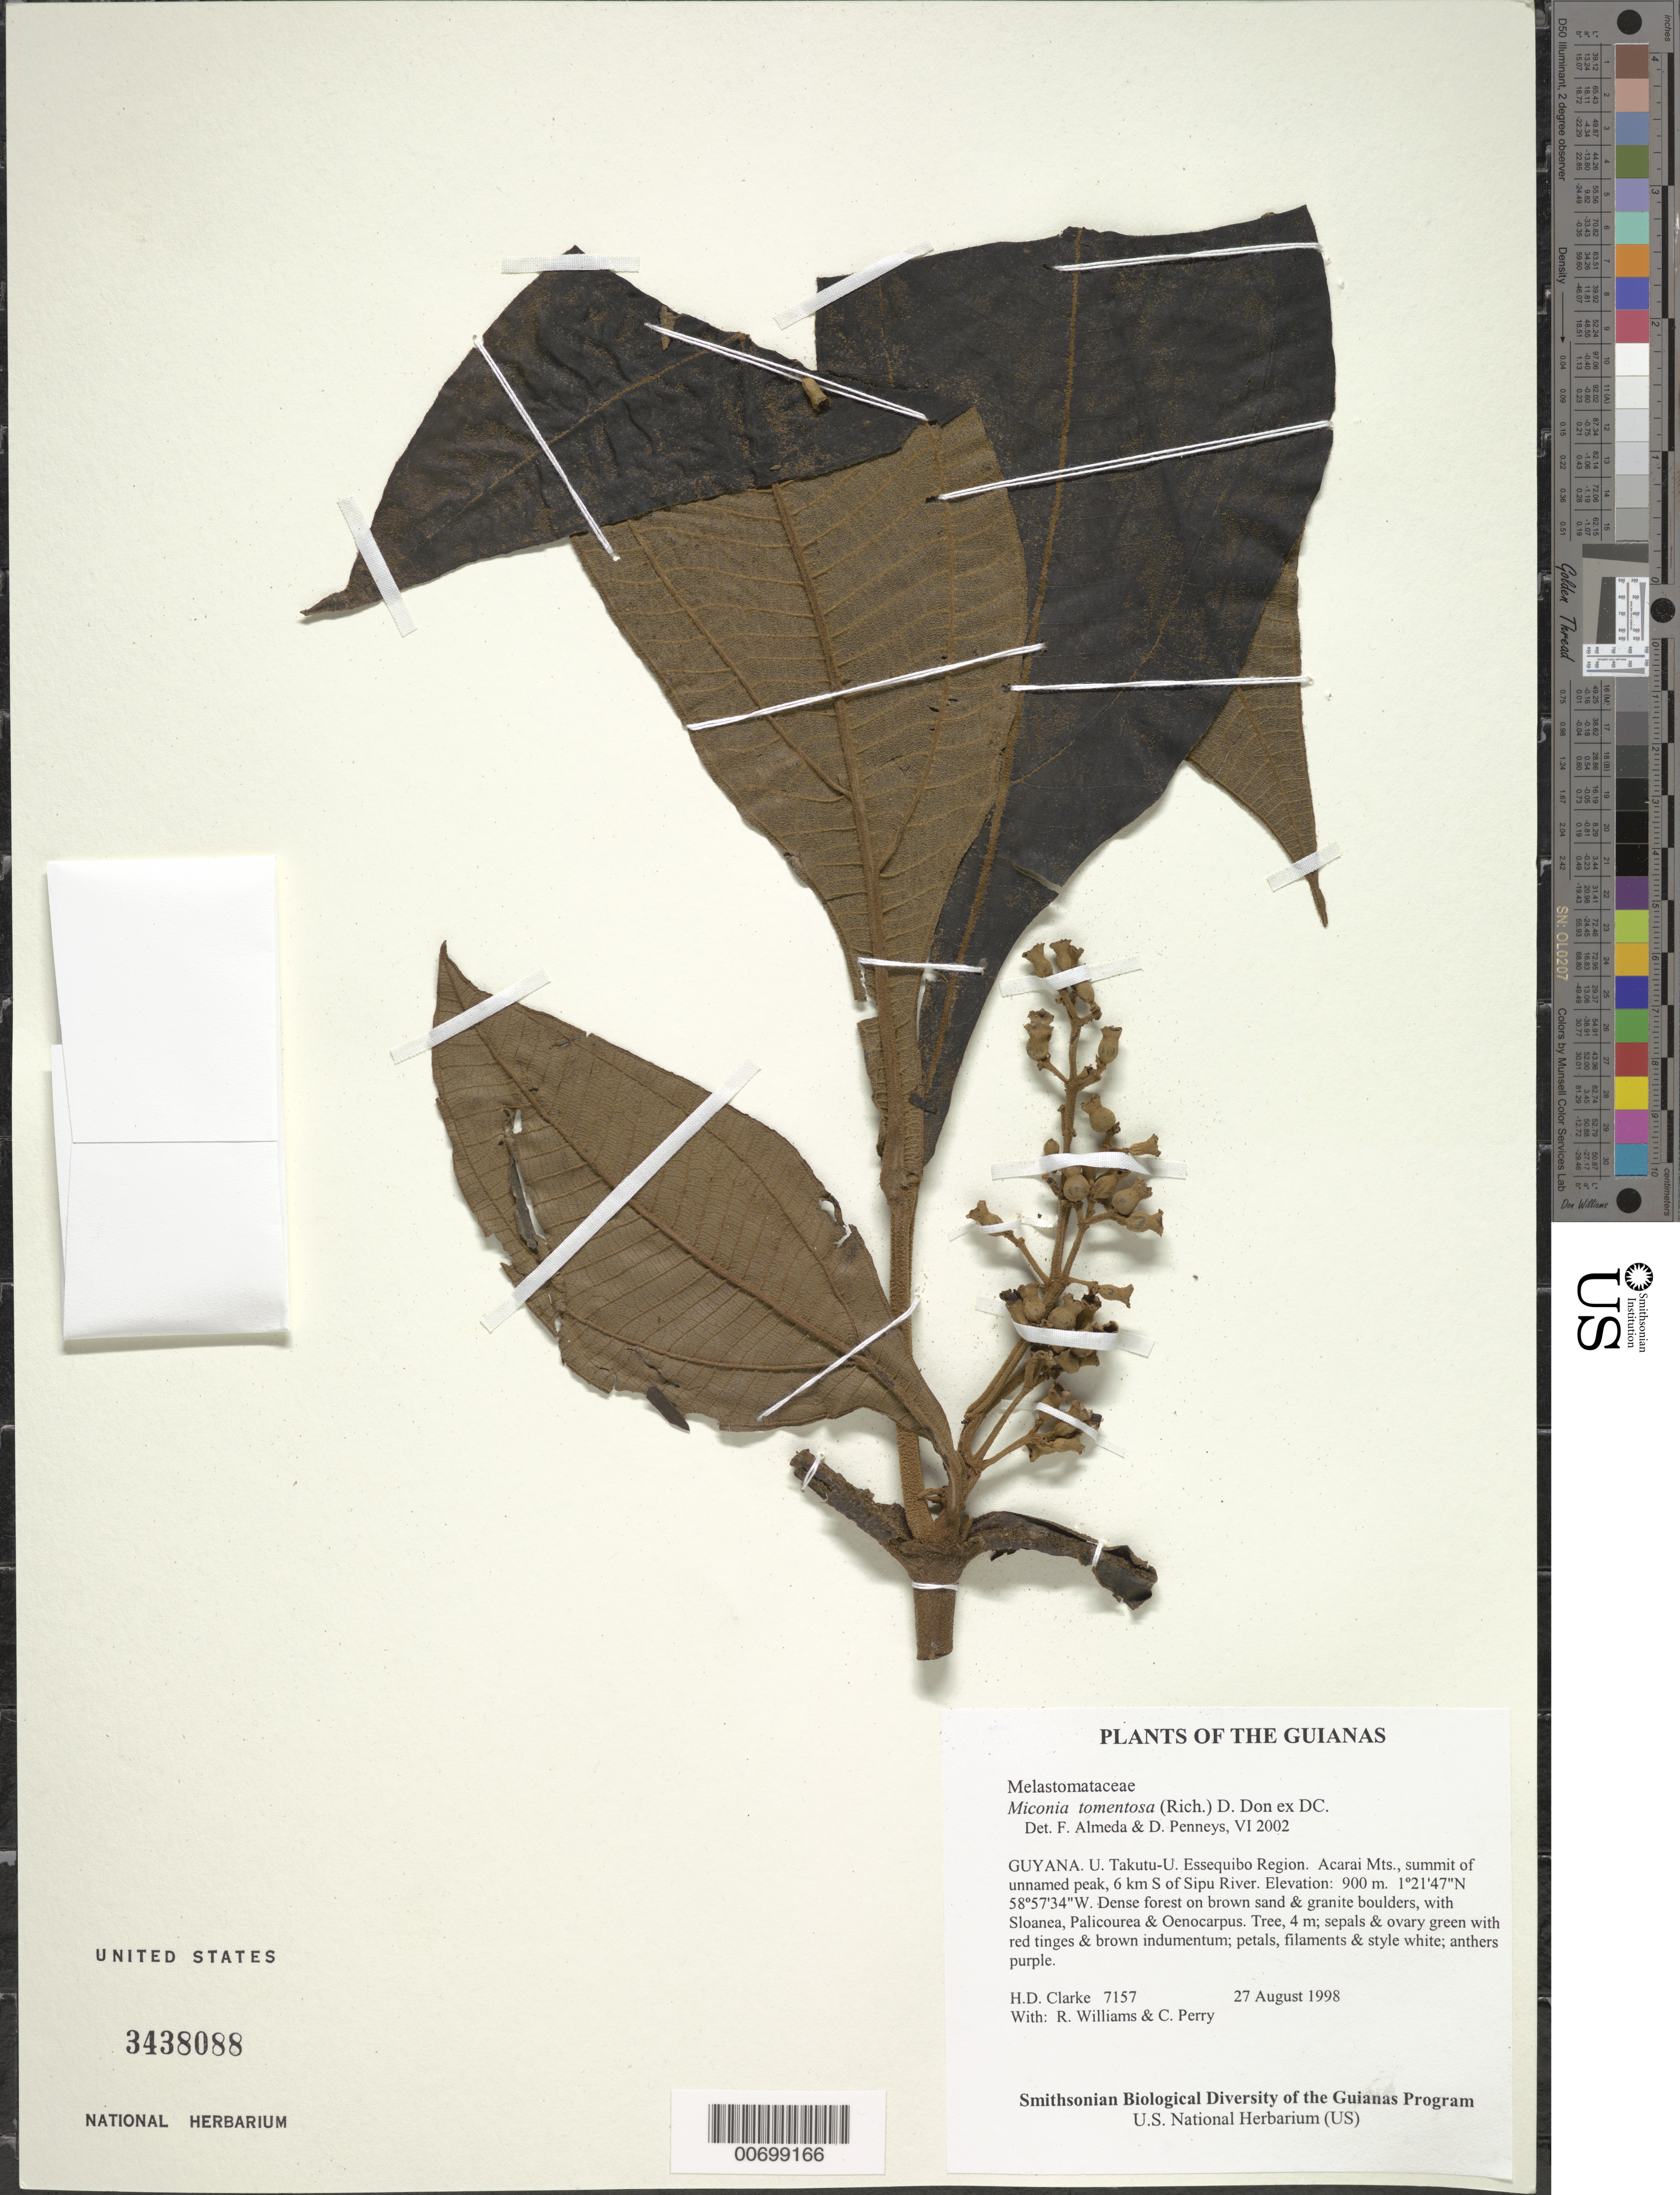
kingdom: Plantae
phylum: Tracheophyta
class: Magnoliopsida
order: Myrtales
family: Melastomataceae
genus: Miconia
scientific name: Miconia tomentosa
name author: (Rich.) D. Don ex DC.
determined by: Almeda, F.; Penneys, D. S.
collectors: H. D. Clarke, R. Williams & C. Perry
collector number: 7157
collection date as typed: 27 August 1998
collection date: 1998-08-27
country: Guyana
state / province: U. Takutu-U. Essequibo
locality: Acarai Mts., summit of unnamed peak, 6 km S of Sipu River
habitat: Dense forest on brown sand & granite boulders, with Sloanea, Palicourea & Oenocarpus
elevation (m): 900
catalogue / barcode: US 3438088